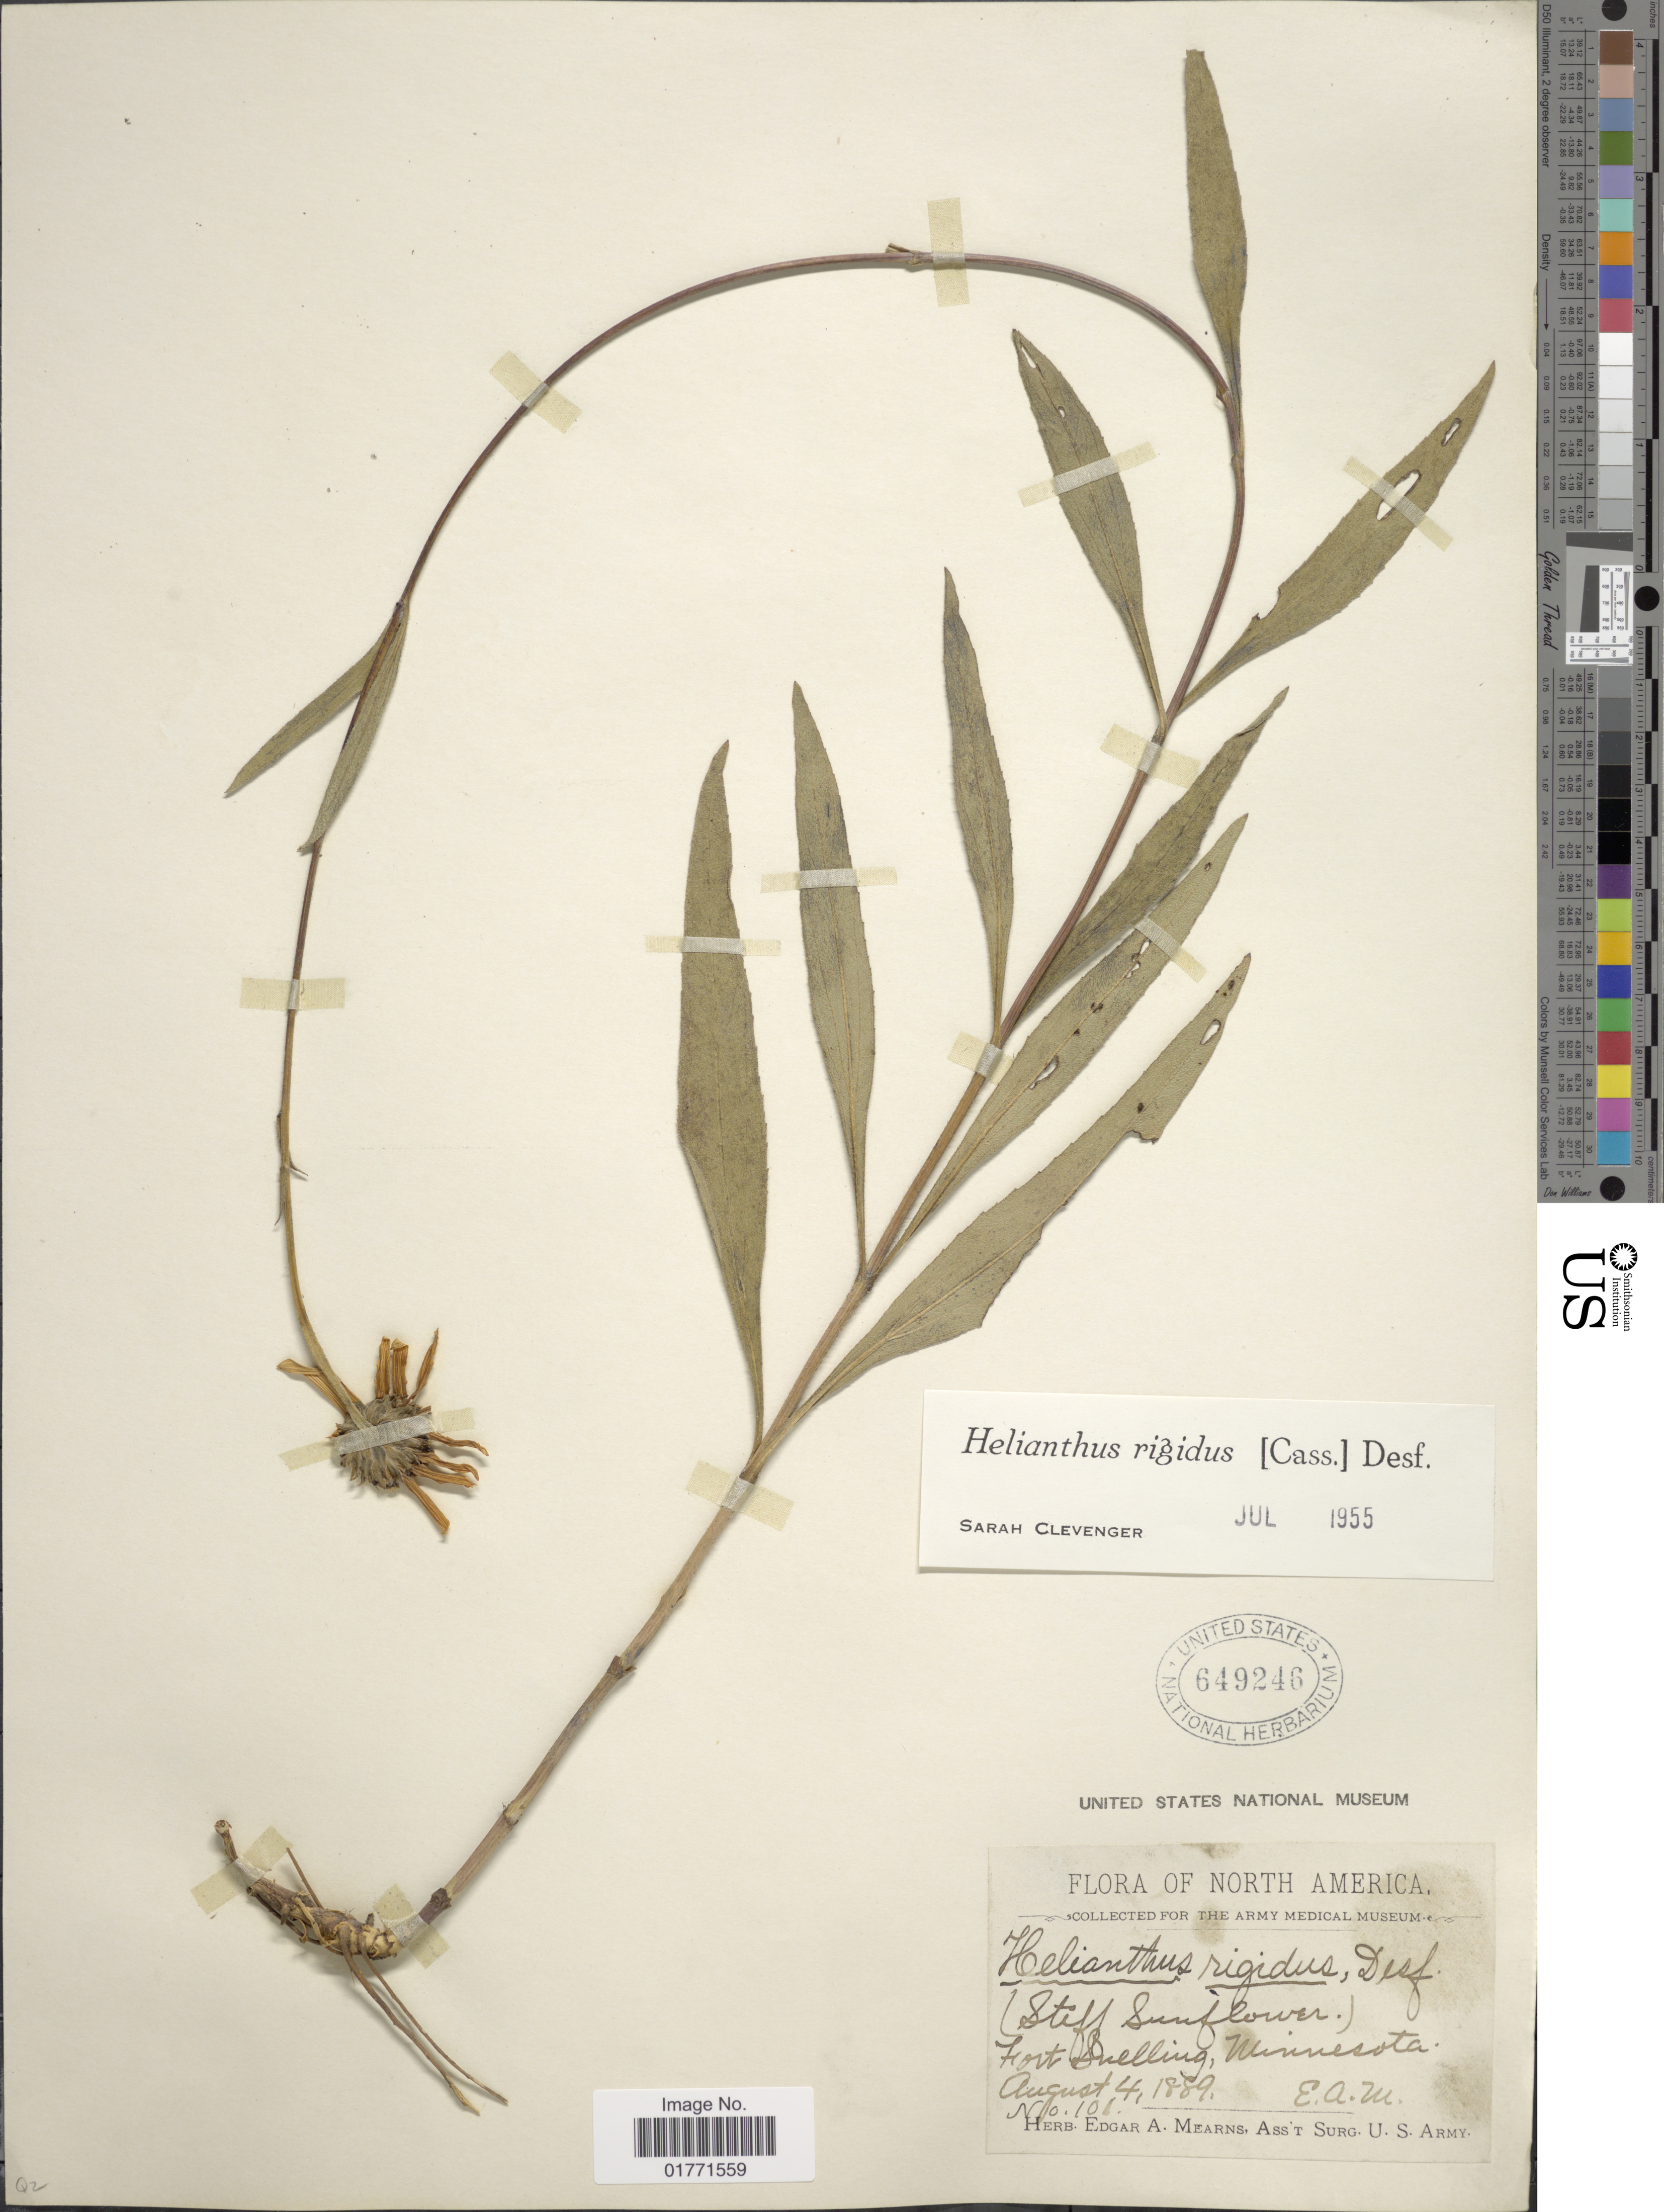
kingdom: Plantae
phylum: Tracheophyta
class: Magnoliopsida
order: Asterales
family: Asteraceae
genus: Helianthus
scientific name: Helianthus rigidus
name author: (Cass.) Desf.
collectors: E. A. Mearns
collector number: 101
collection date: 1889-08-04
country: United States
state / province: Minnesota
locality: Fort Snelling, Minnesota.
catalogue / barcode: US 649246